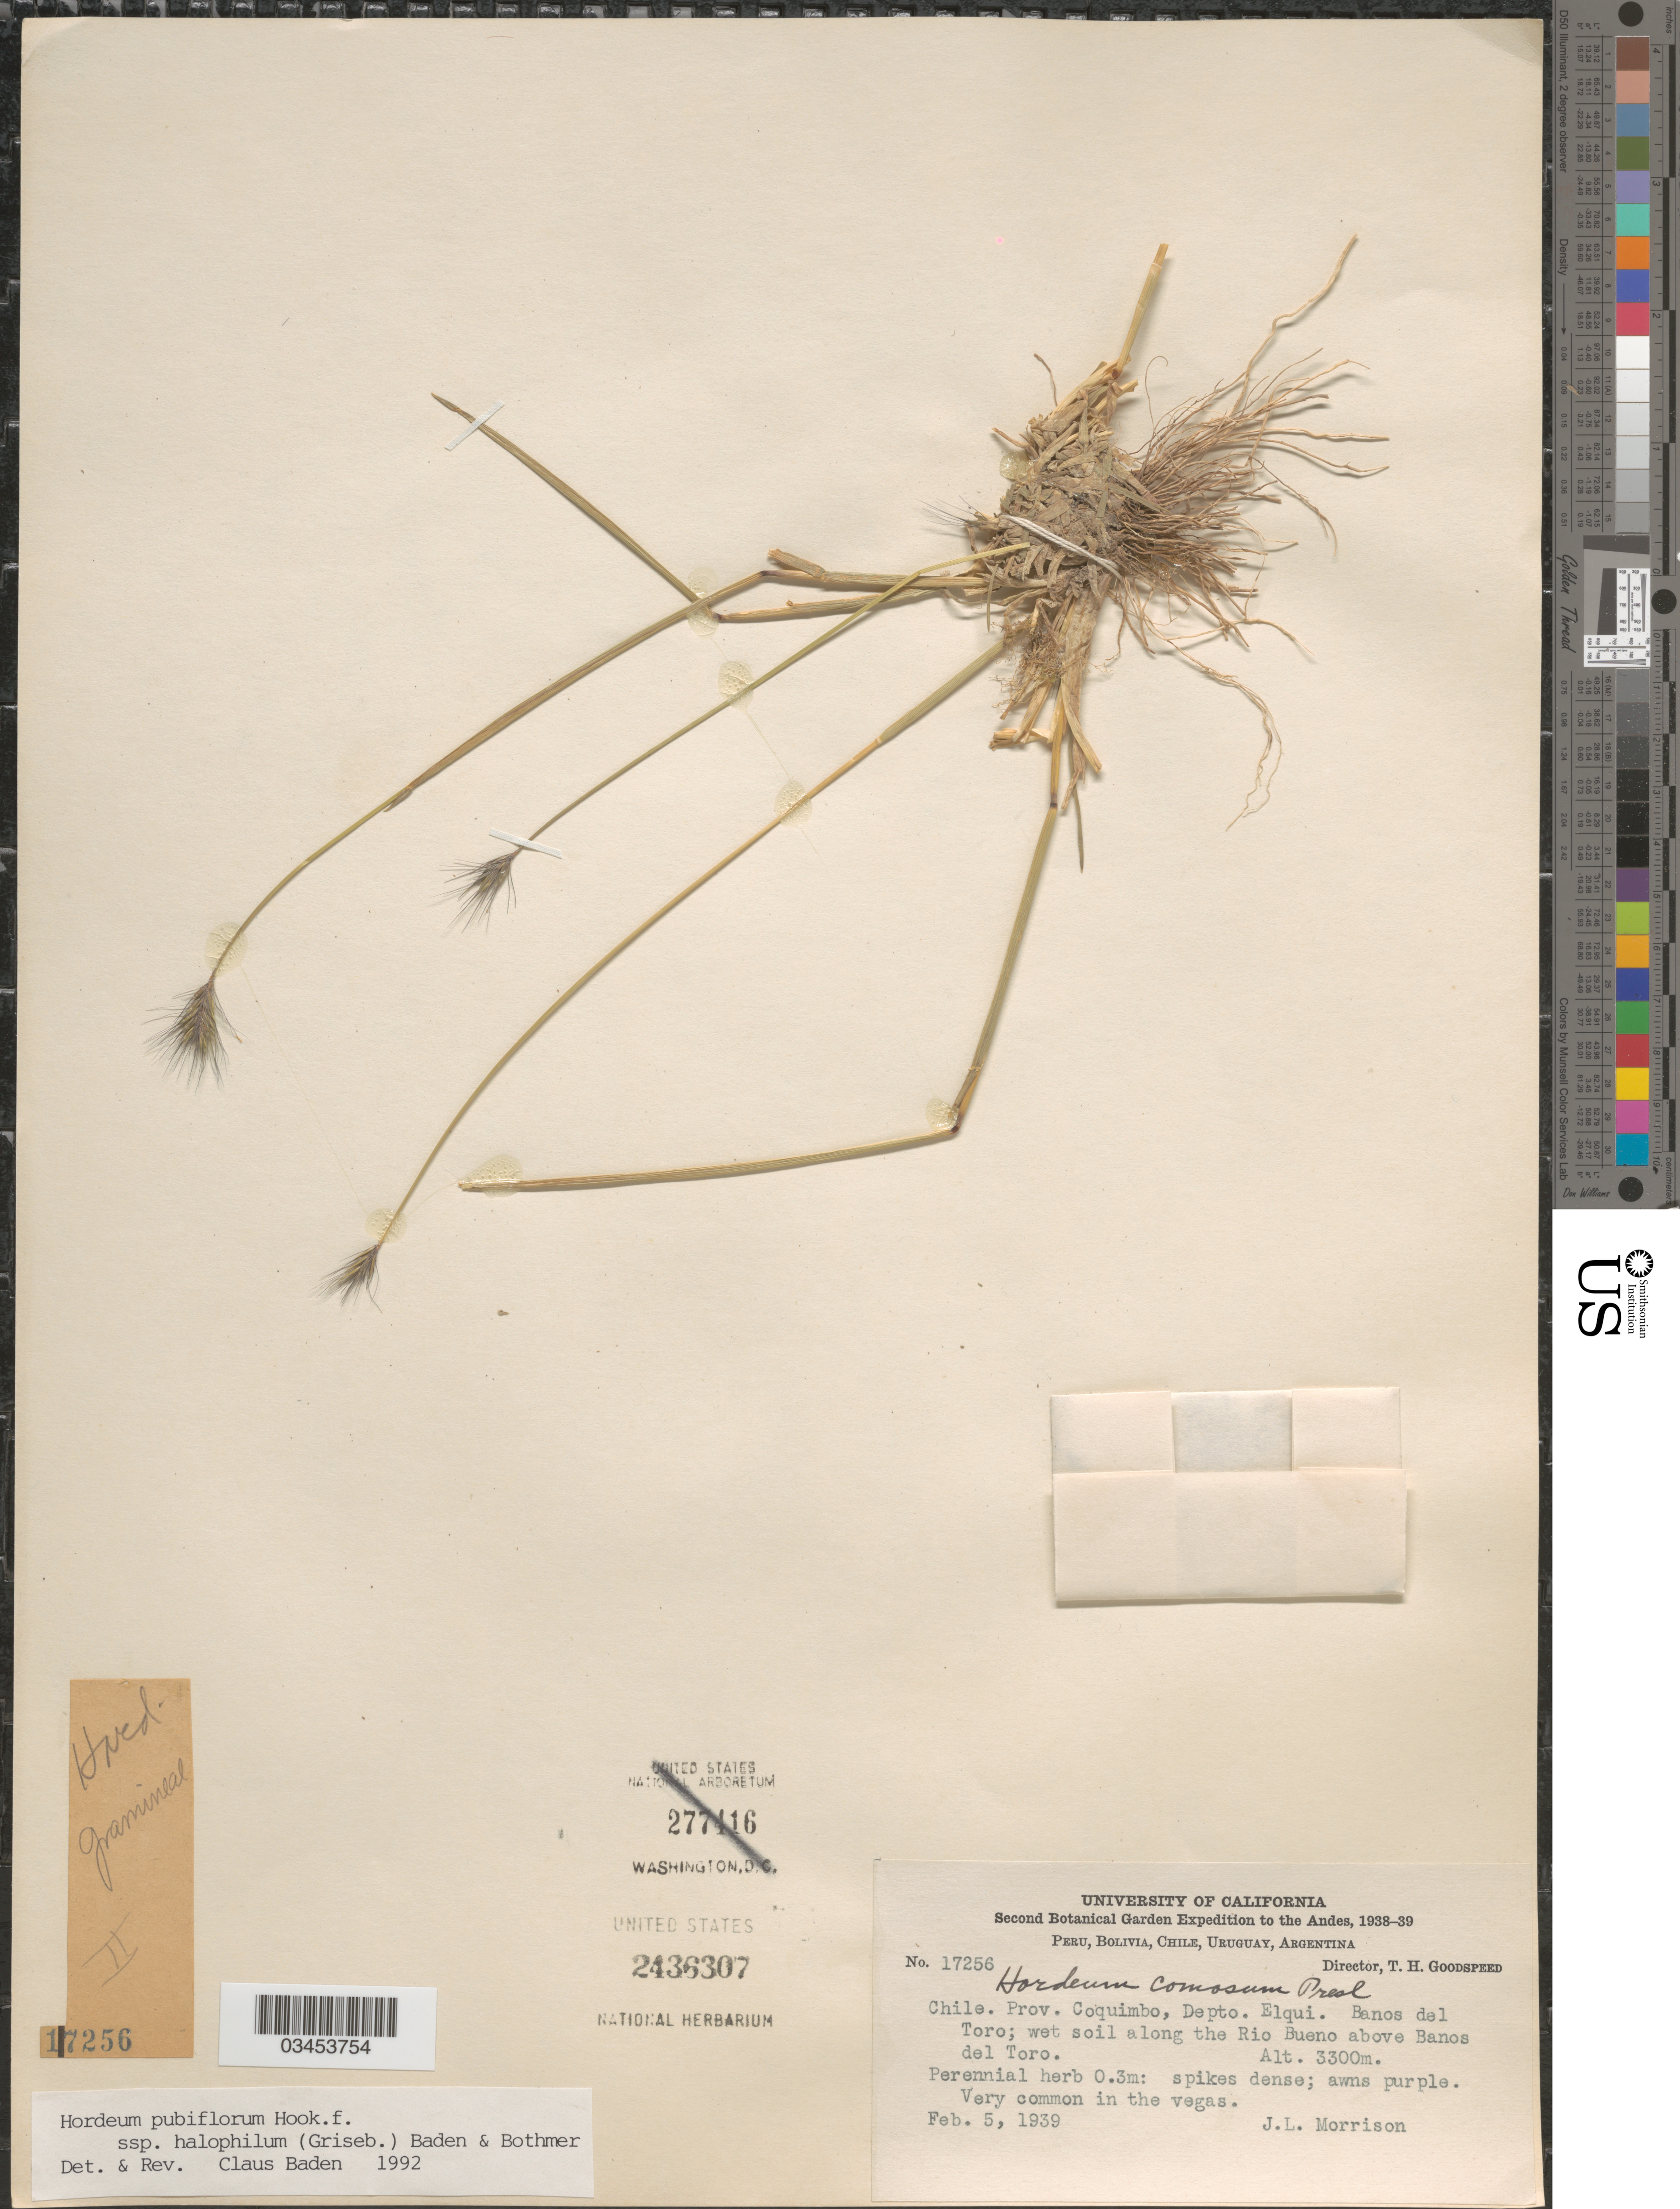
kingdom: Plantae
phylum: Tracheophyta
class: Liliopsida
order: Poales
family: Poaceae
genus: Hordeum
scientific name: Hordeum pubiflorum subsp. halophilum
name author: Hook. f.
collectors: J. Morrison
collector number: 17256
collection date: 1939-02-05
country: Chile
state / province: Coquimbo (IV)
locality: Depto. Elqui. Banos del Toro; wet soil along the Rio Bueno above Banos del Toro. Very common in the vegas.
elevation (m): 3300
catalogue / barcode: US 2436307